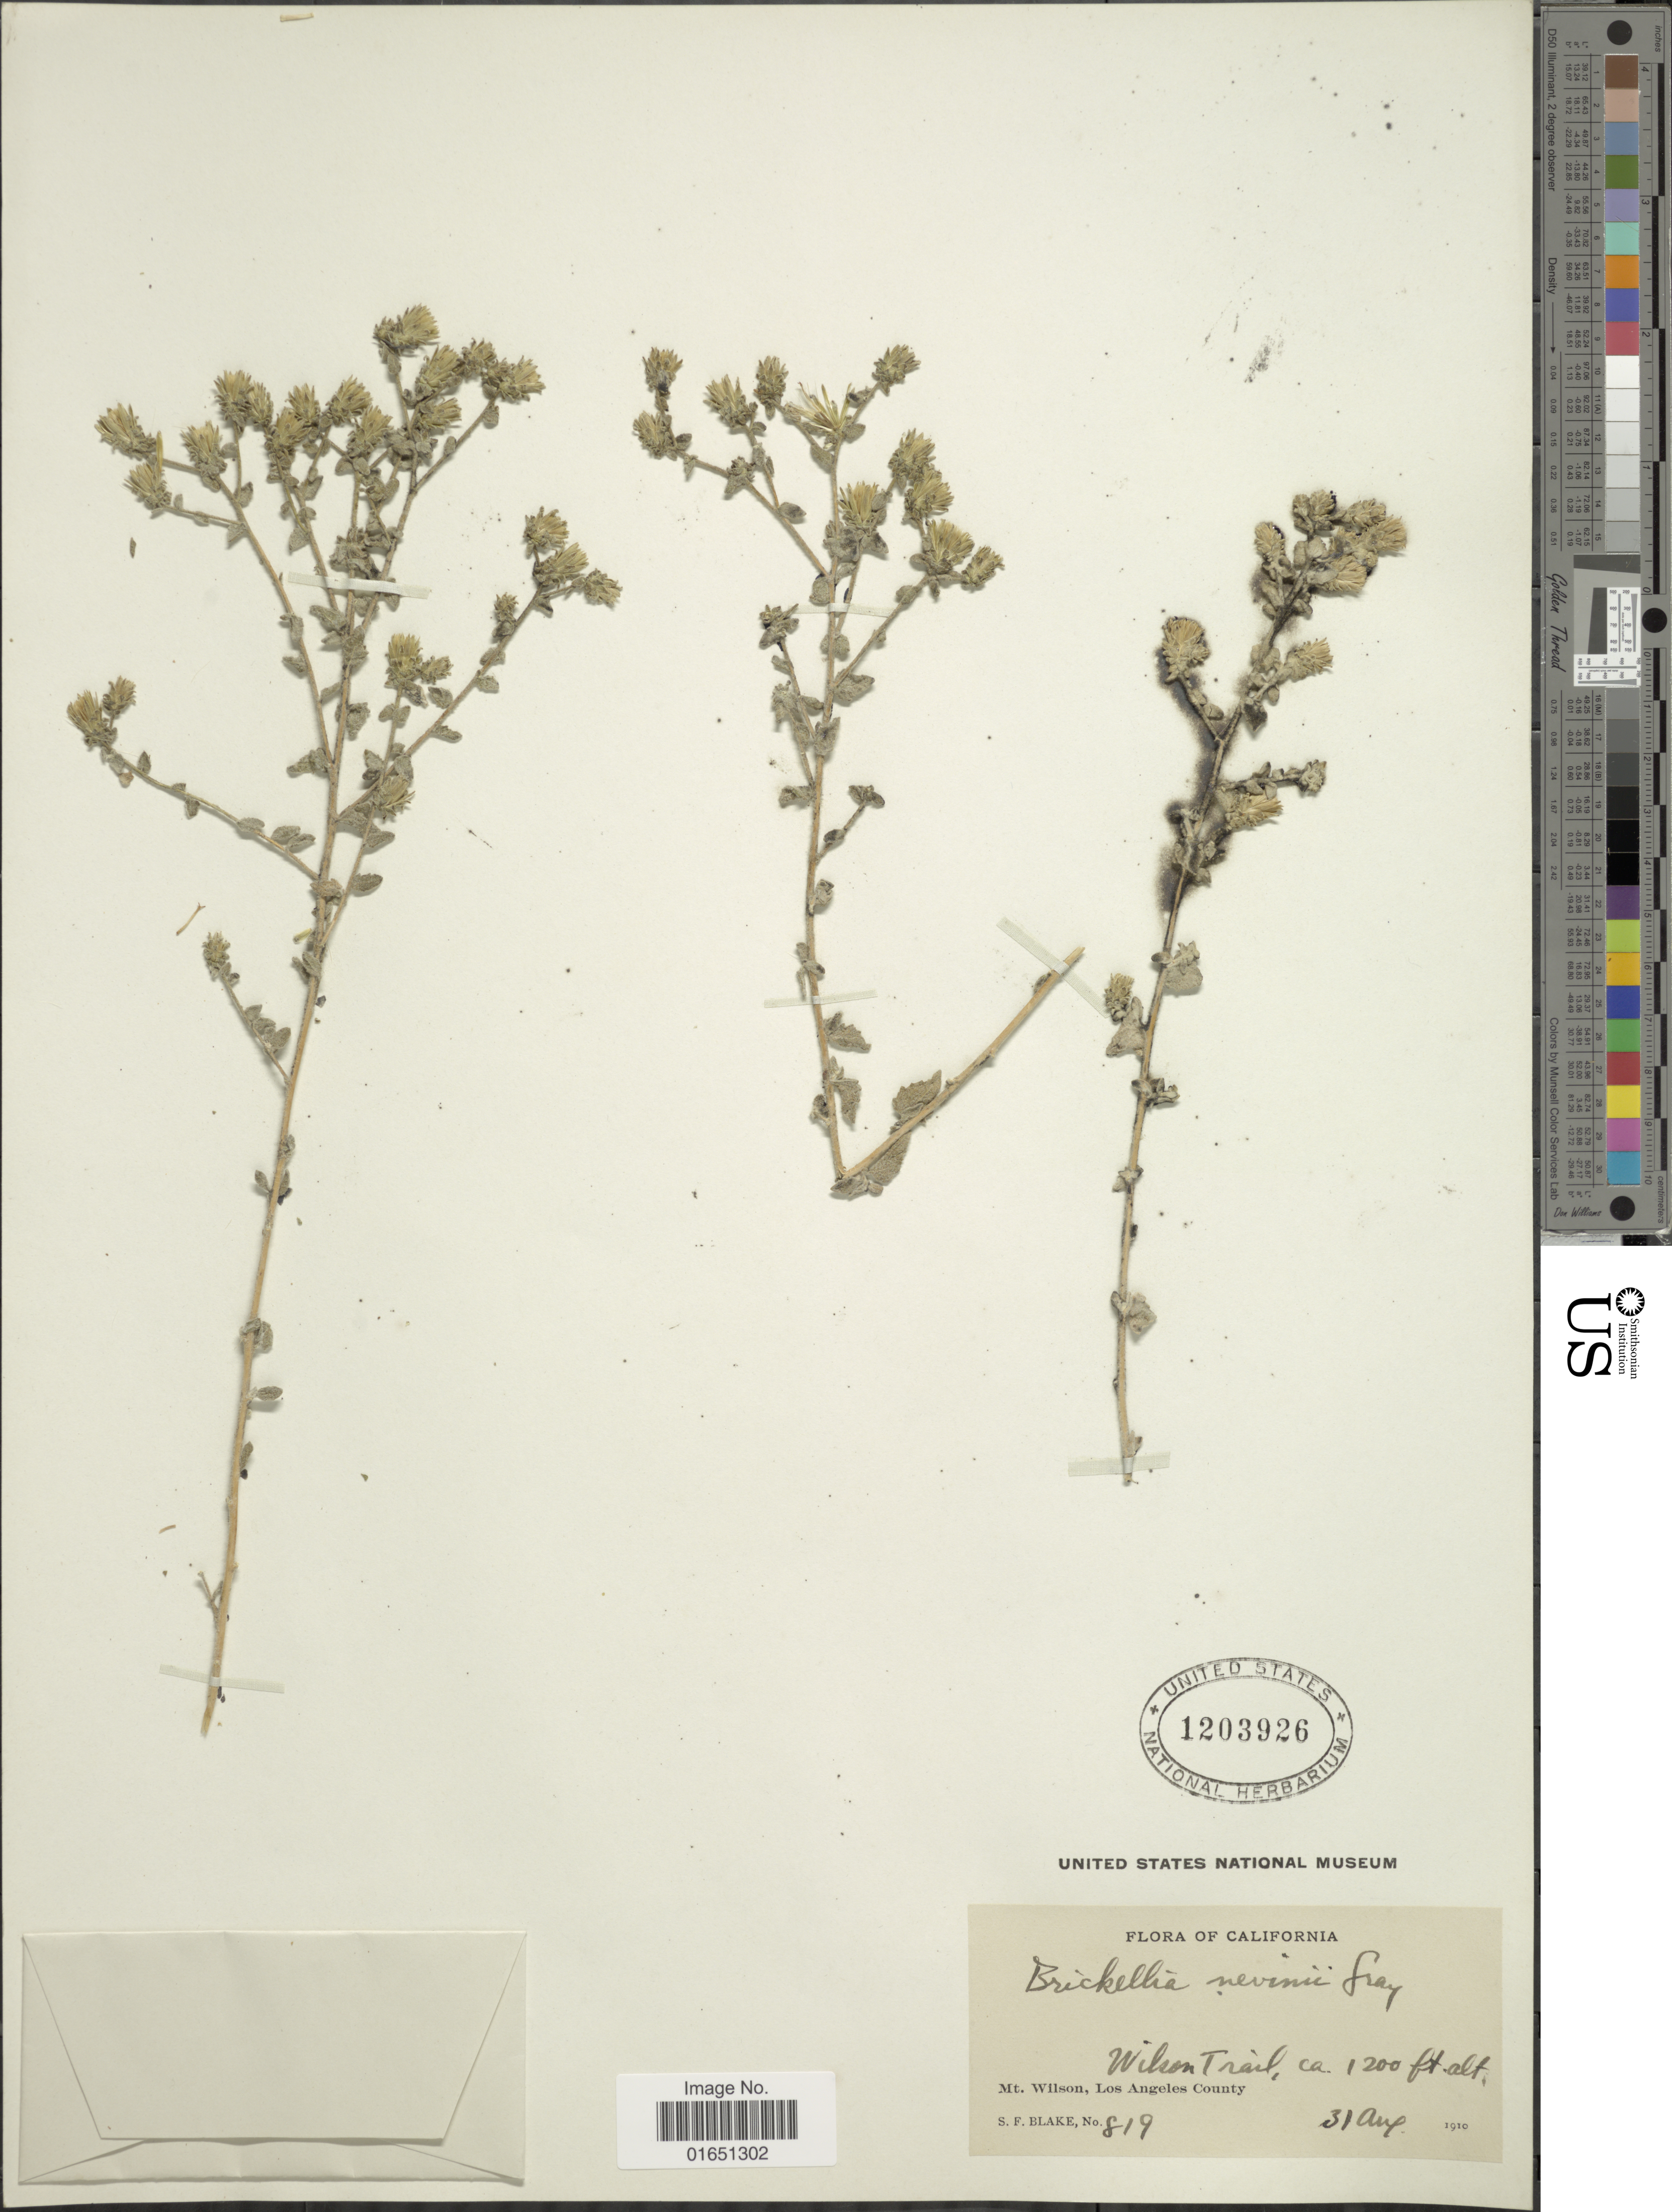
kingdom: Plantae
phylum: Tracheophyta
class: Magnoliopsida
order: Asterales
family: Asteraceae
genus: Brickellia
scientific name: Brickellia nevinii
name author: A. Gray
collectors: S. Blake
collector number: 819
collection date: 1910-08-31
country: United States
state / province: California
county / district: Los Angeles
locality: Wilson TRail, Mt. Wilson, Los Angeles County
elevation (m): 366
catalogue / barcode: US 1203926